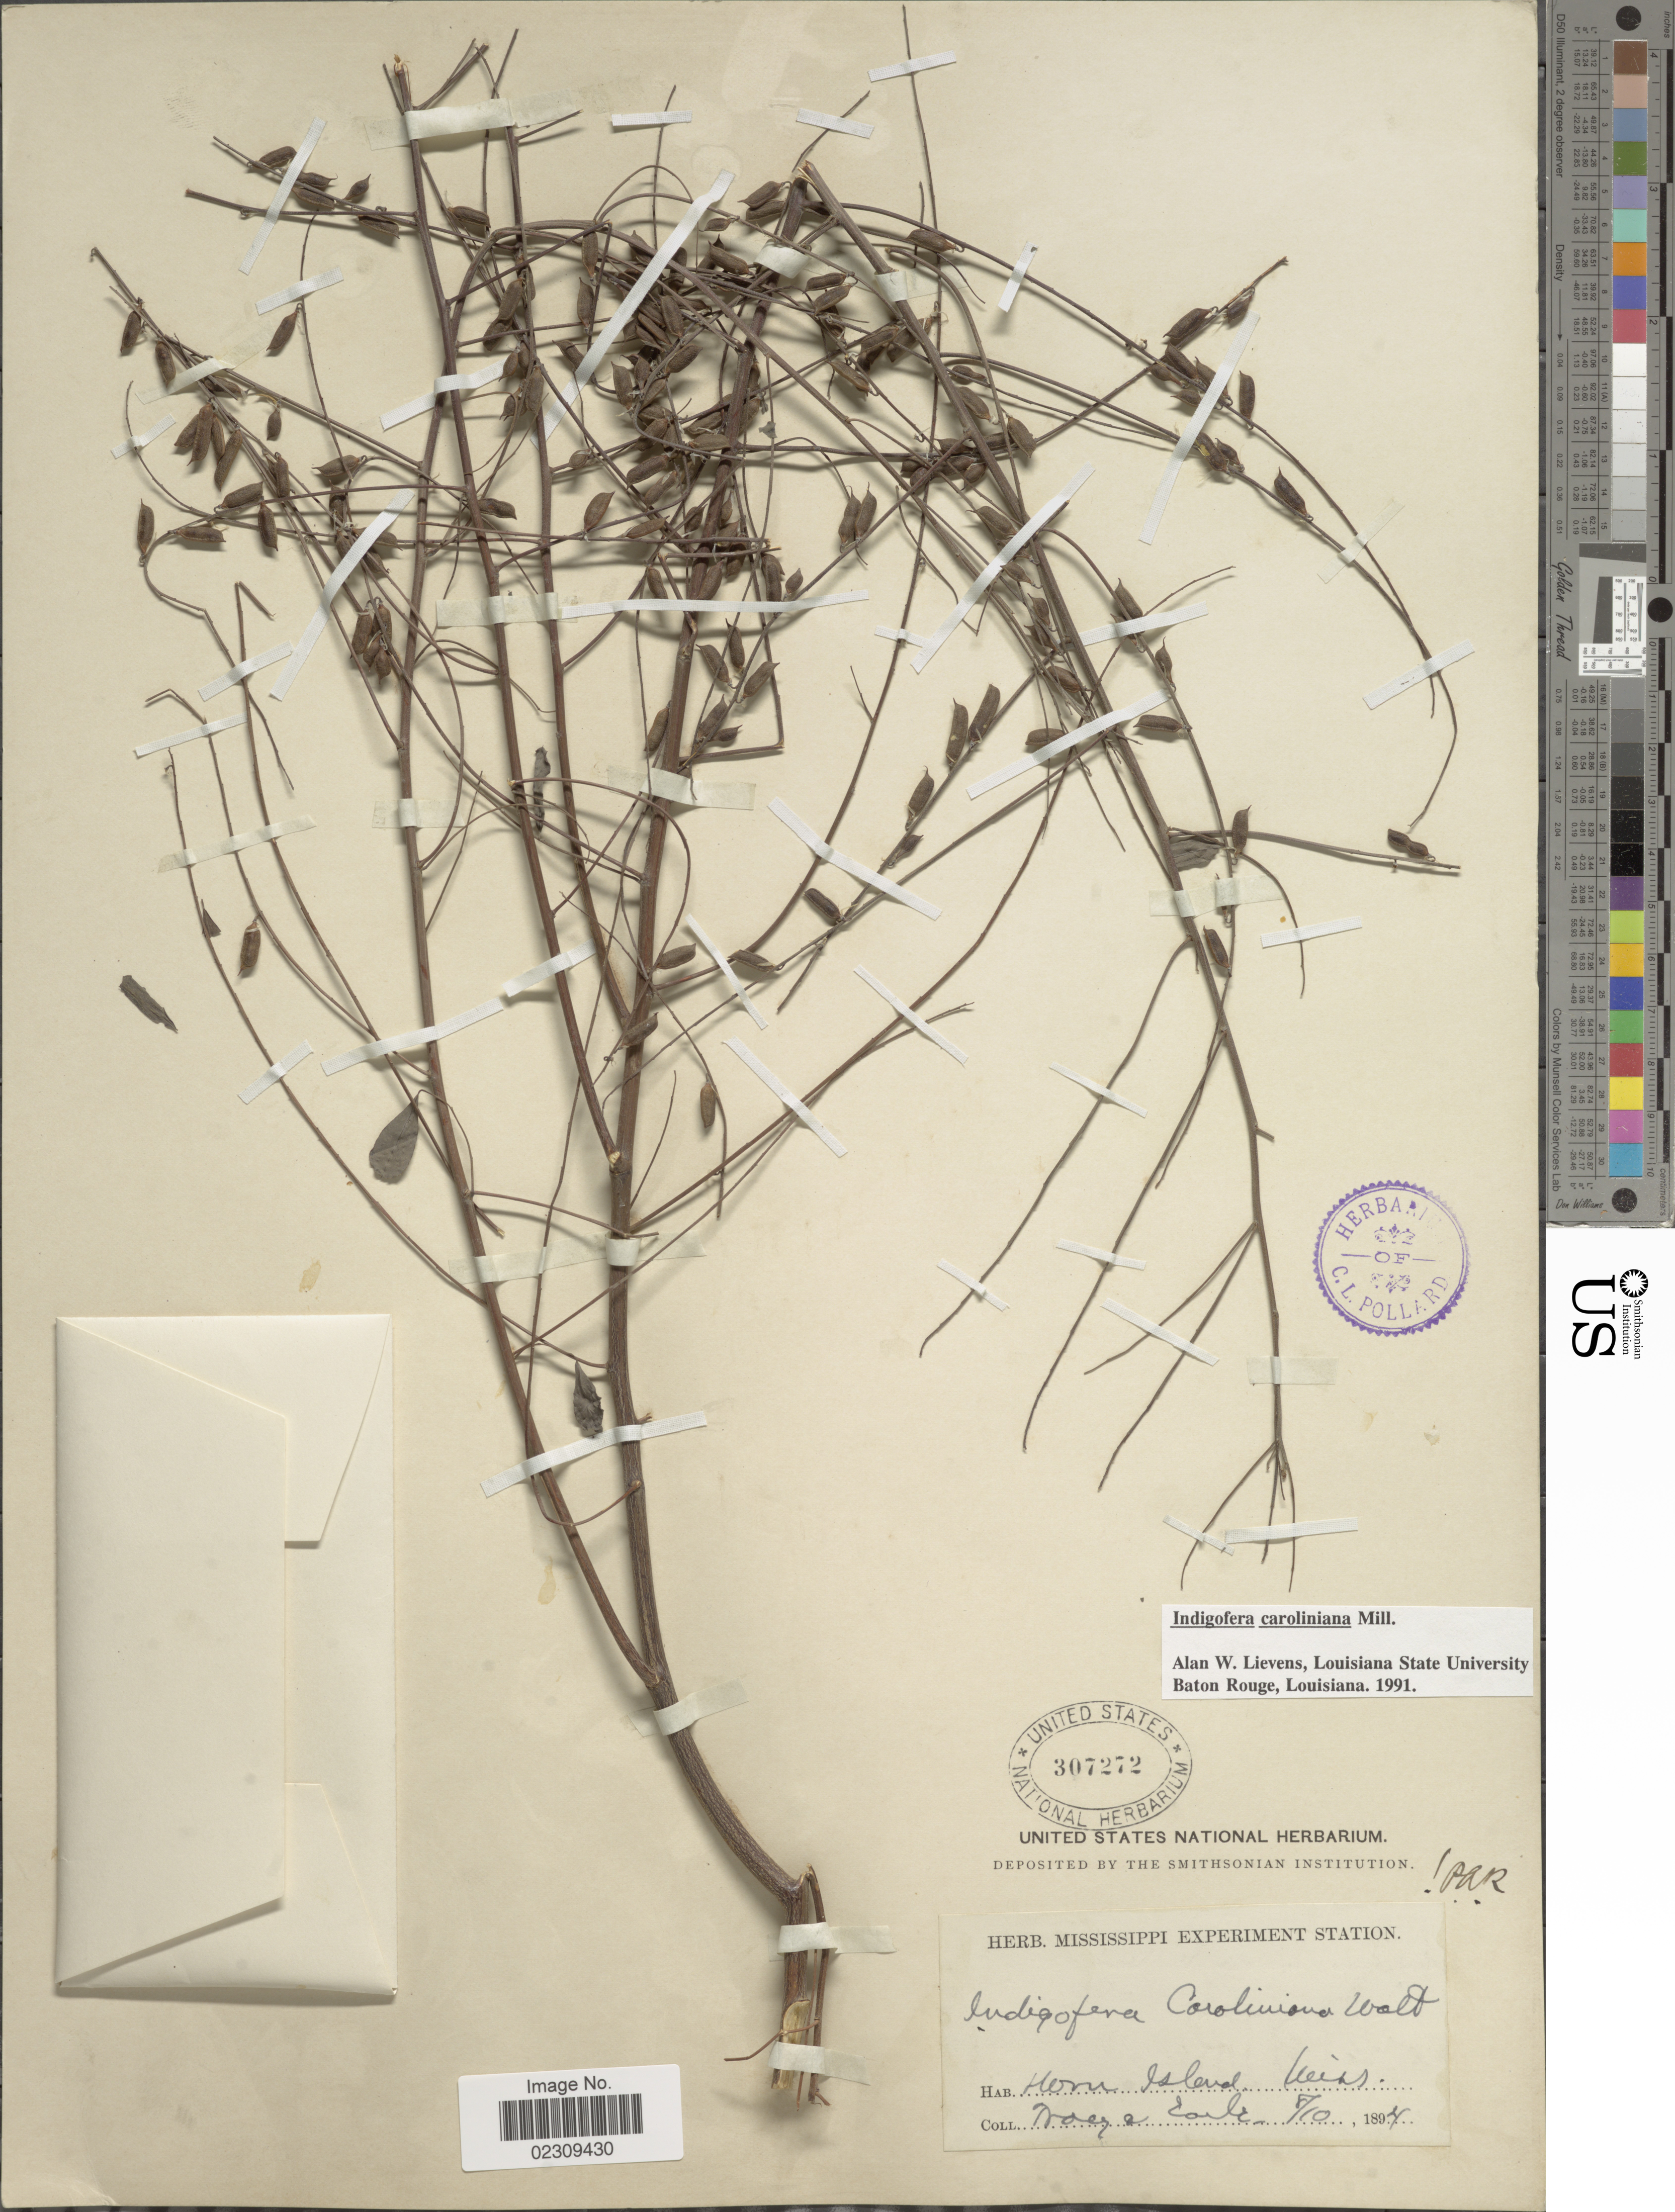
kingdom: Plantae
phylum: Tracheophyta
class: Magnoliopsida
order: Fabales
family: Fabaceae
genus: Indigofera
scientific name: Indigofera caroliniana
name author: Mill.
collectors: -. Tracy & -. Earle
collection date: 1894-08-10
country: United States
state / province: Mississippi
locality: Horn Island, Miss.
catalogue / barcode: US 307272